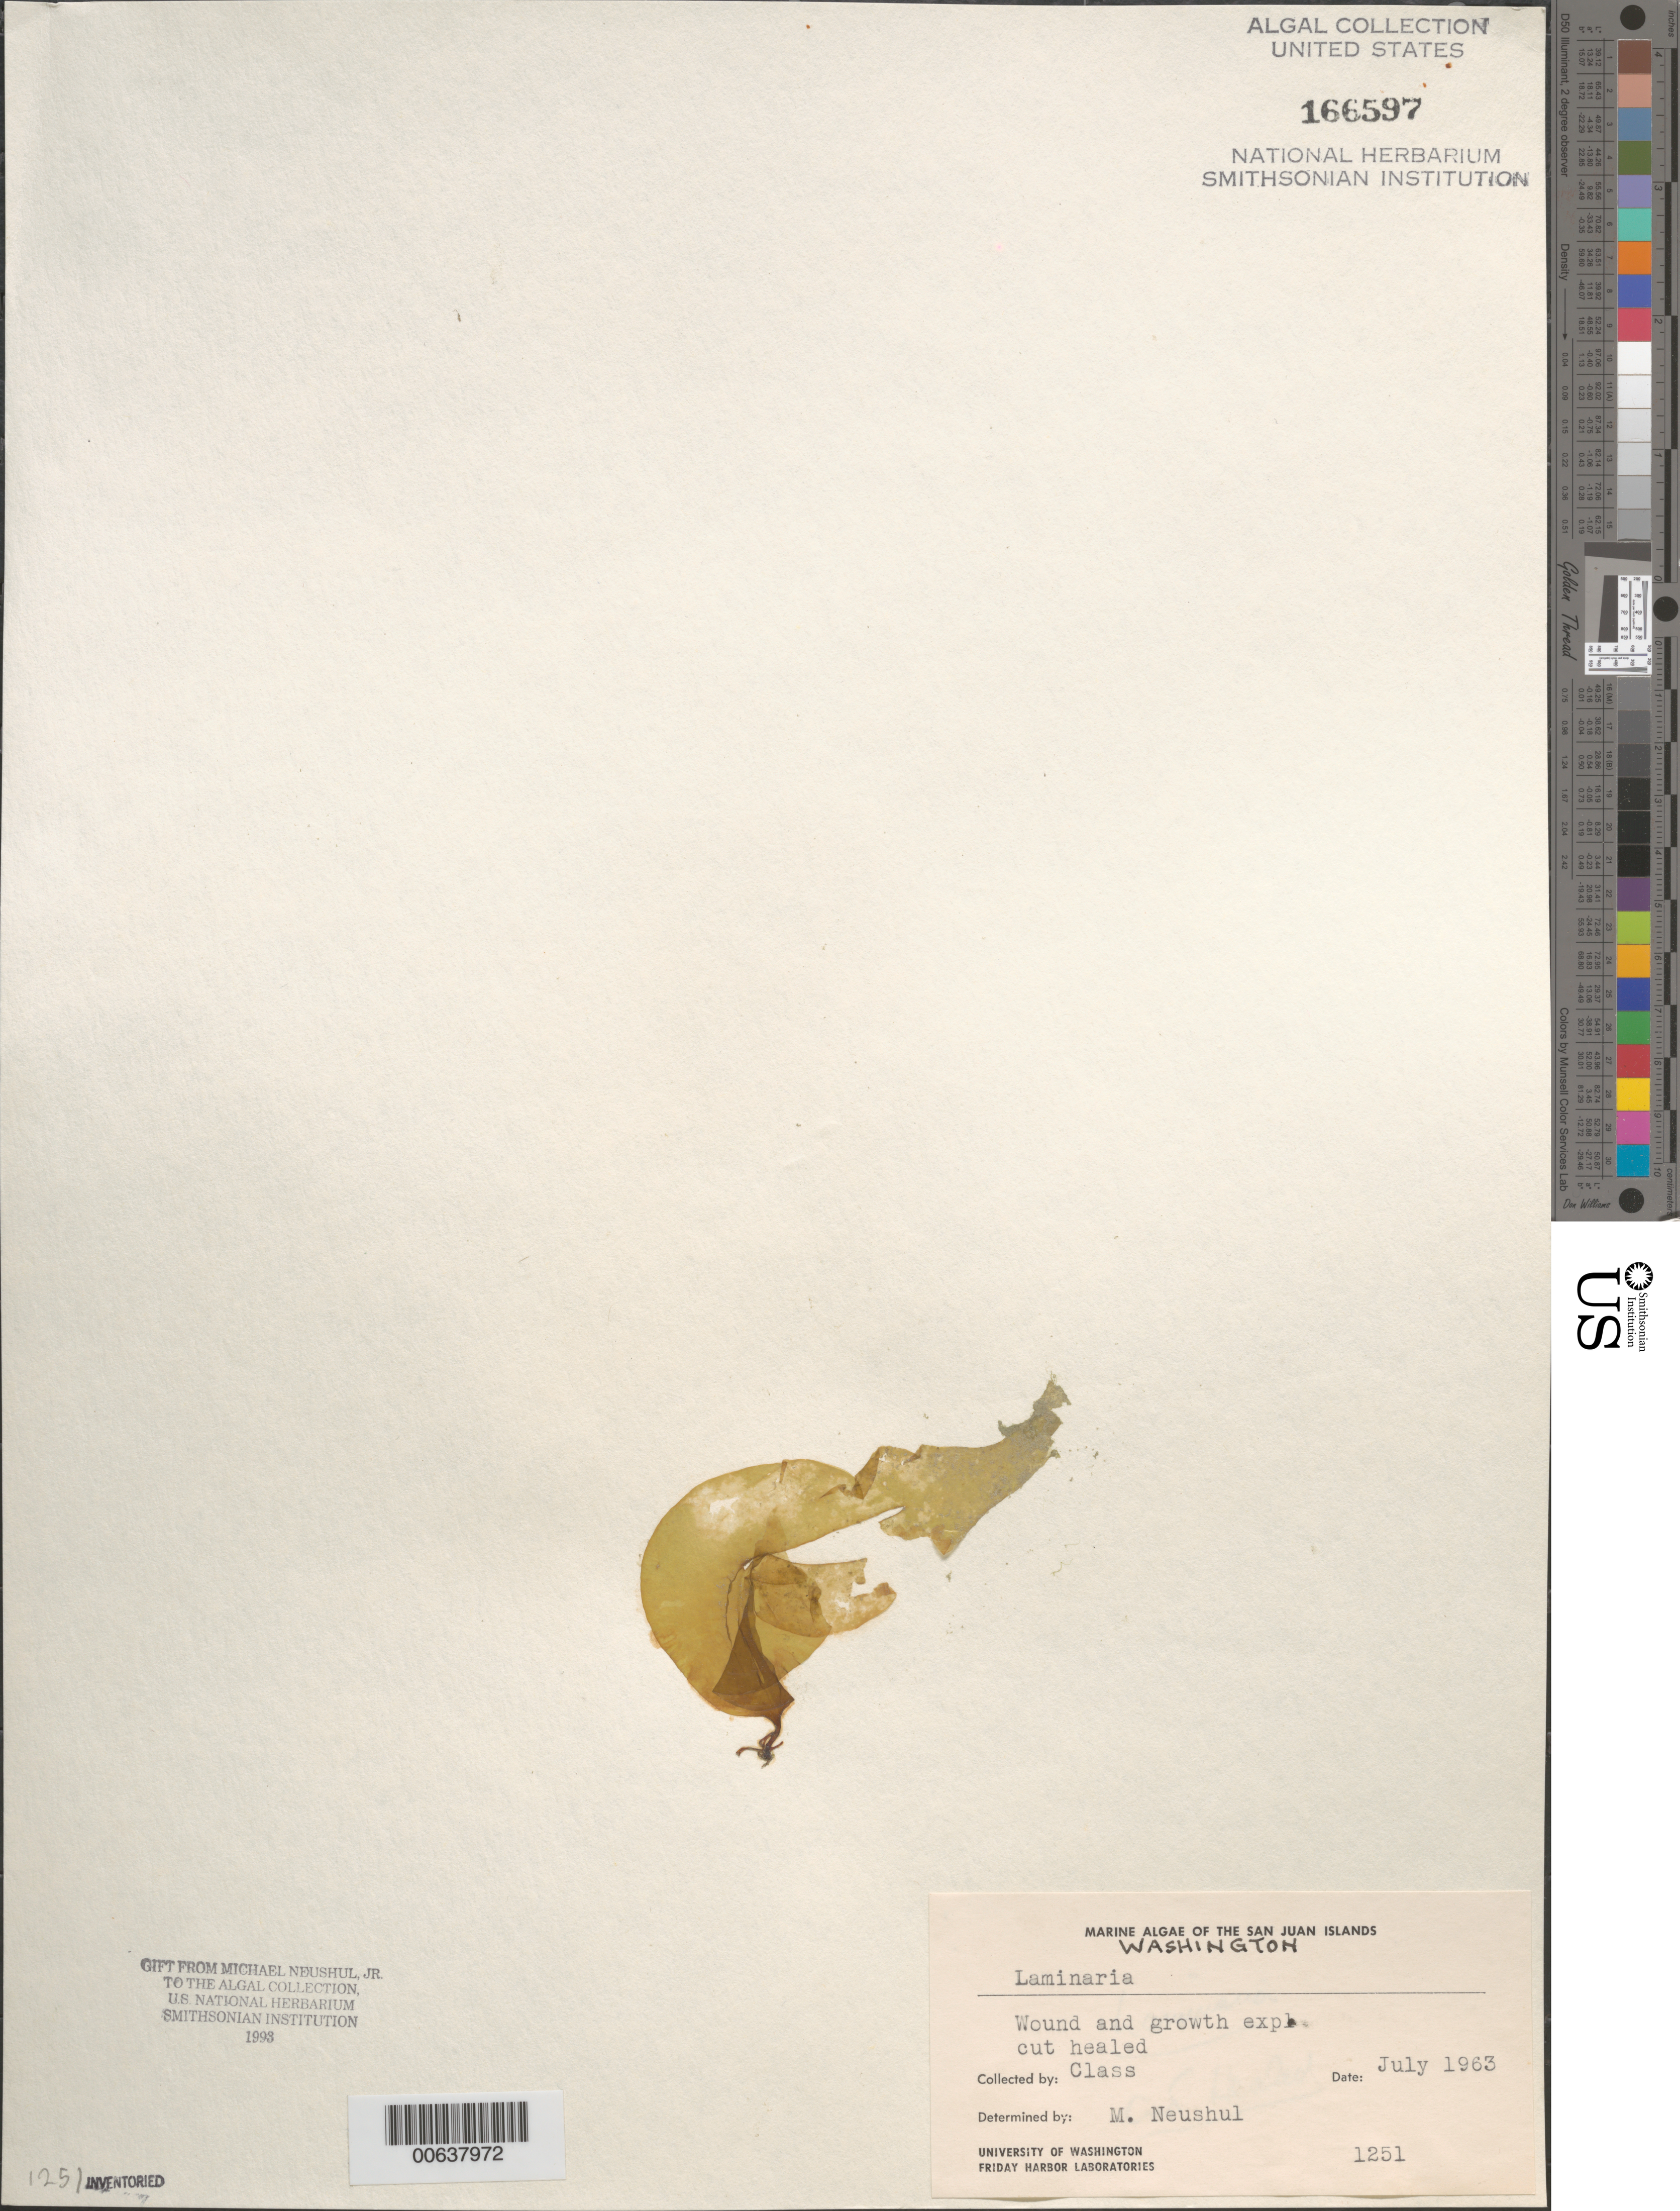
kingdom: Chromista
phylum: Ochrophyta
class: Phaeophyceae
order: Laminariales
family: Laminariaceae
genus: Laminaria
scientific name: Laminaria sp.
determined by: Neushul, M.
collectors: Students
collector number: Neushul 1251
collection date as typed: Jul 1963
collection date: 1963-07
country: United States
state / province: Washington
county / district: San Juan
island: San Juan Islands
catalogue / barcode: US 166597